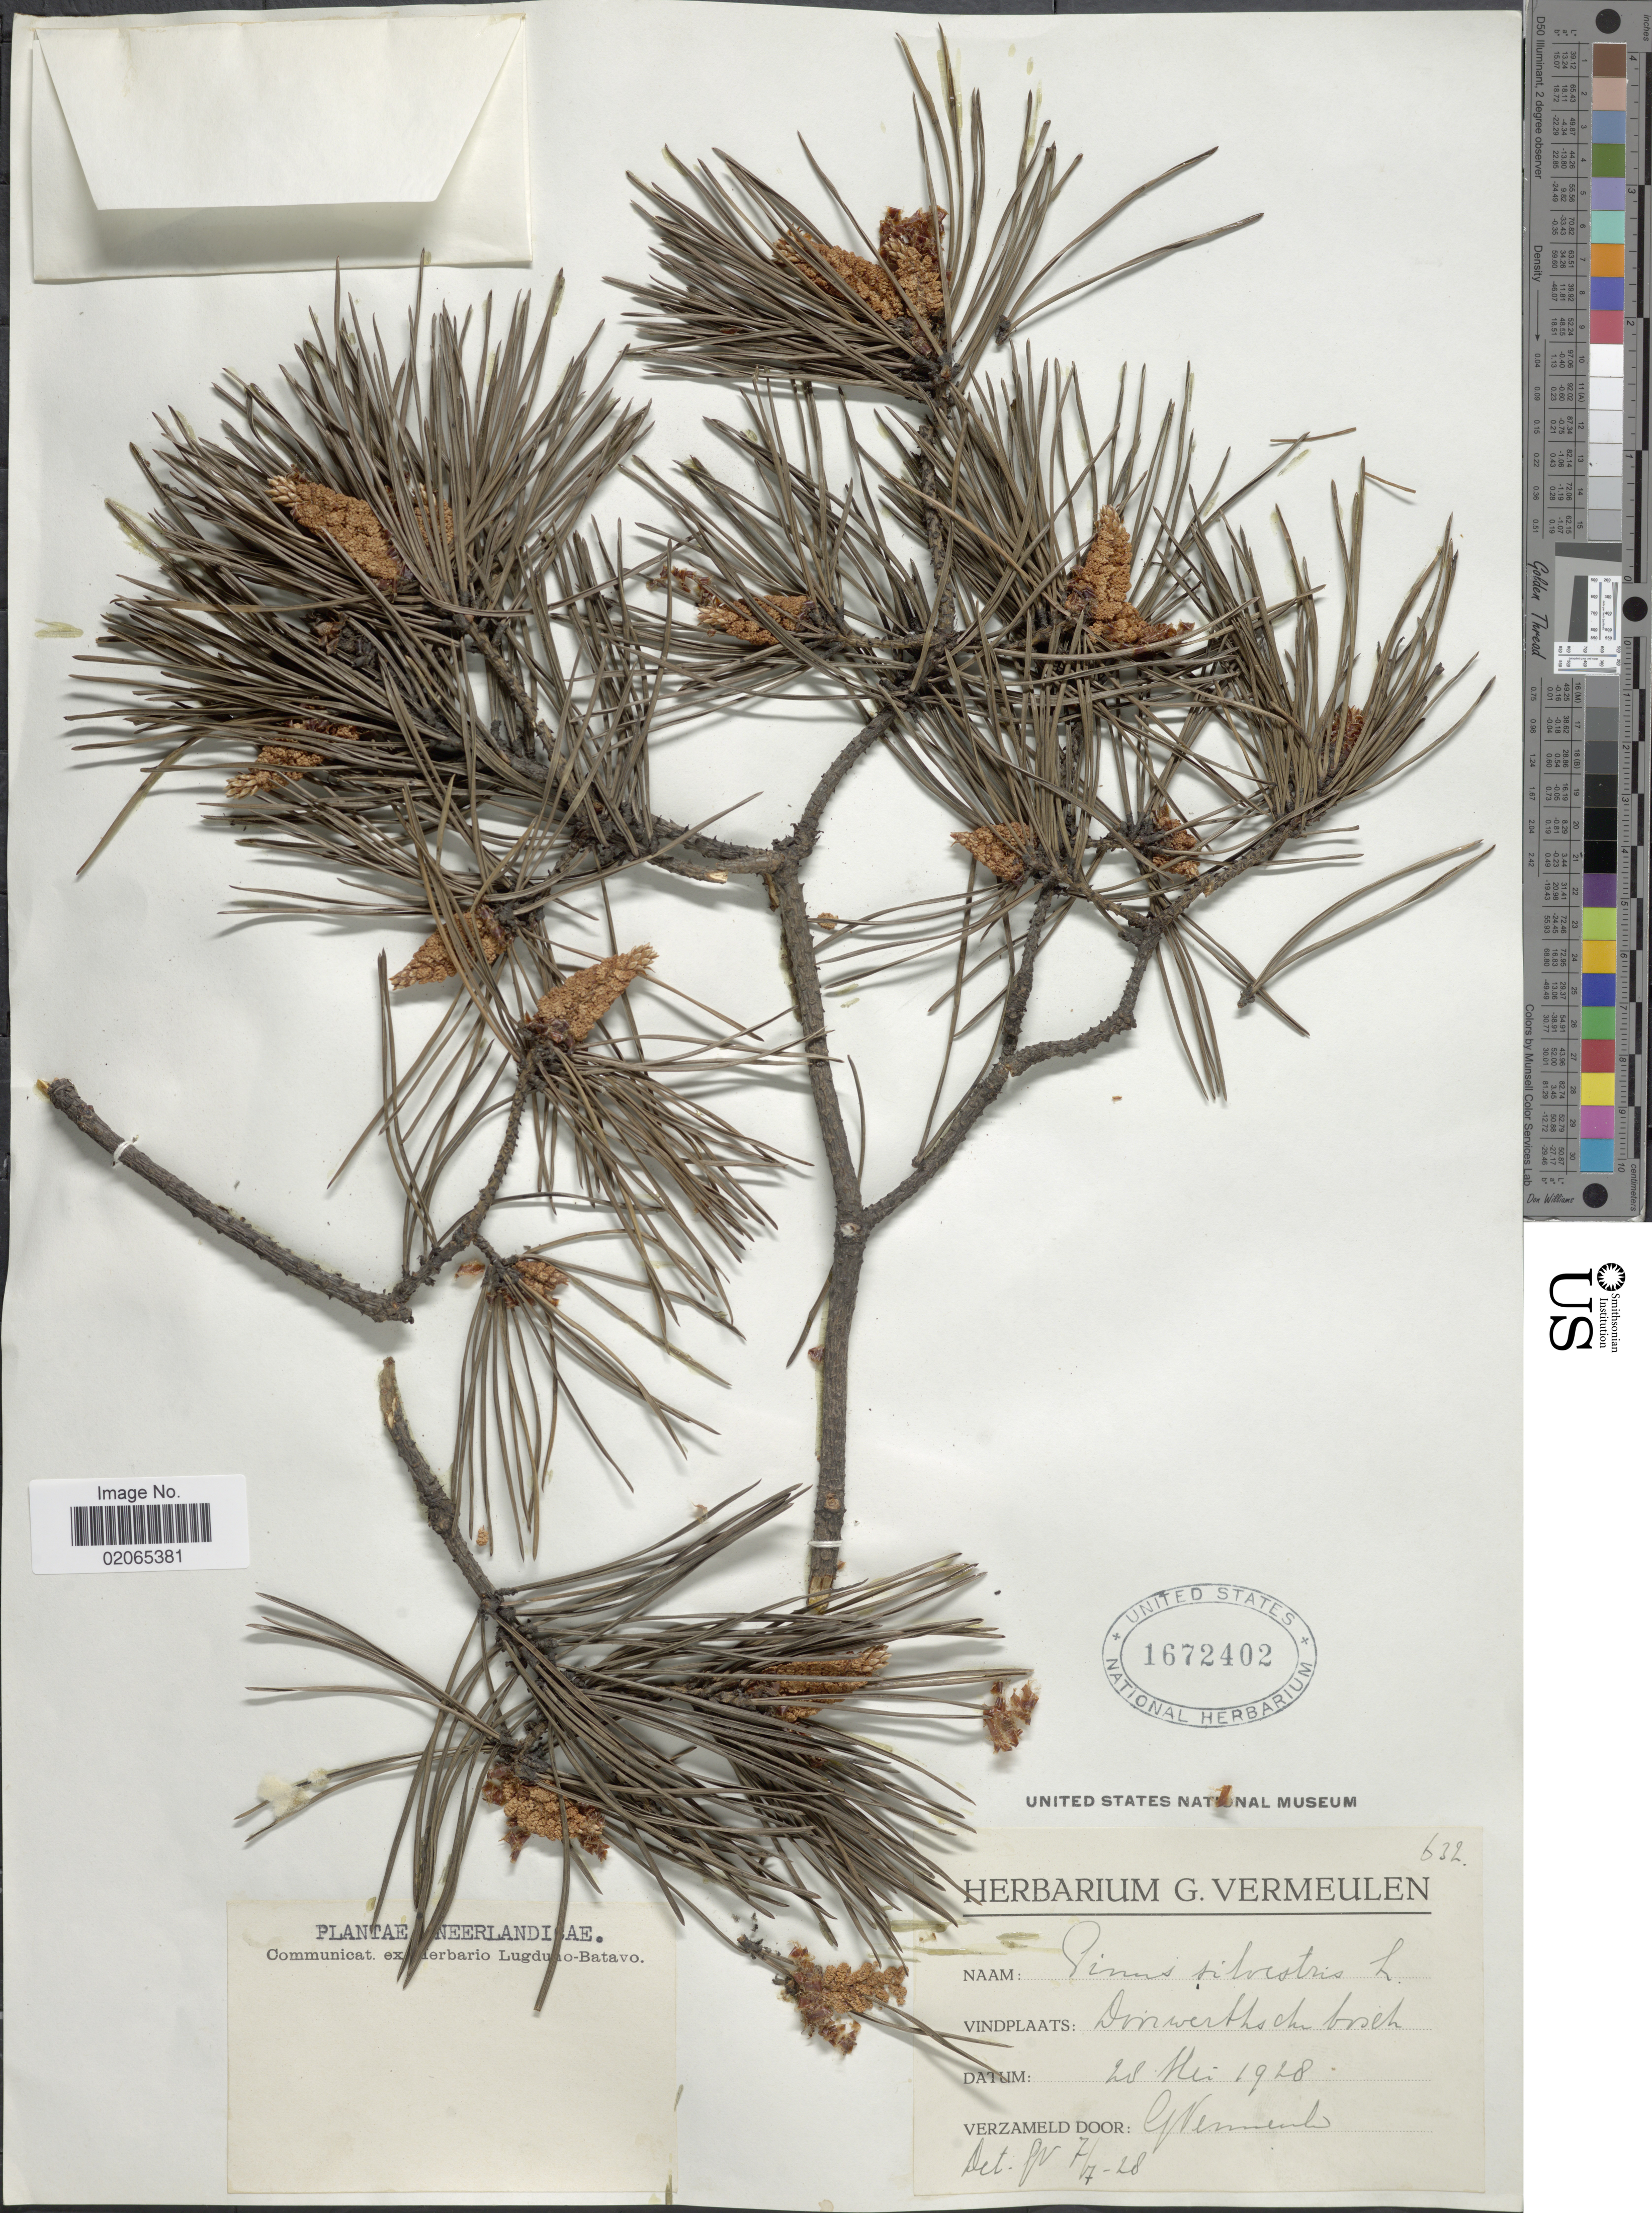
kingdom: Plantae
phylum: Tracheophyta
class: Pinopsida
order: Pinales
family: Pinaceae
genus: Pinus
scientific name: Pinus sylvestris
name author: L.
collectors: G. Vermeulen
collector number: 632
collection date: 1928-05-28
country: Netherlands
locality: Doorwerthsche bosch.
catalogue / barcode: US 1672402